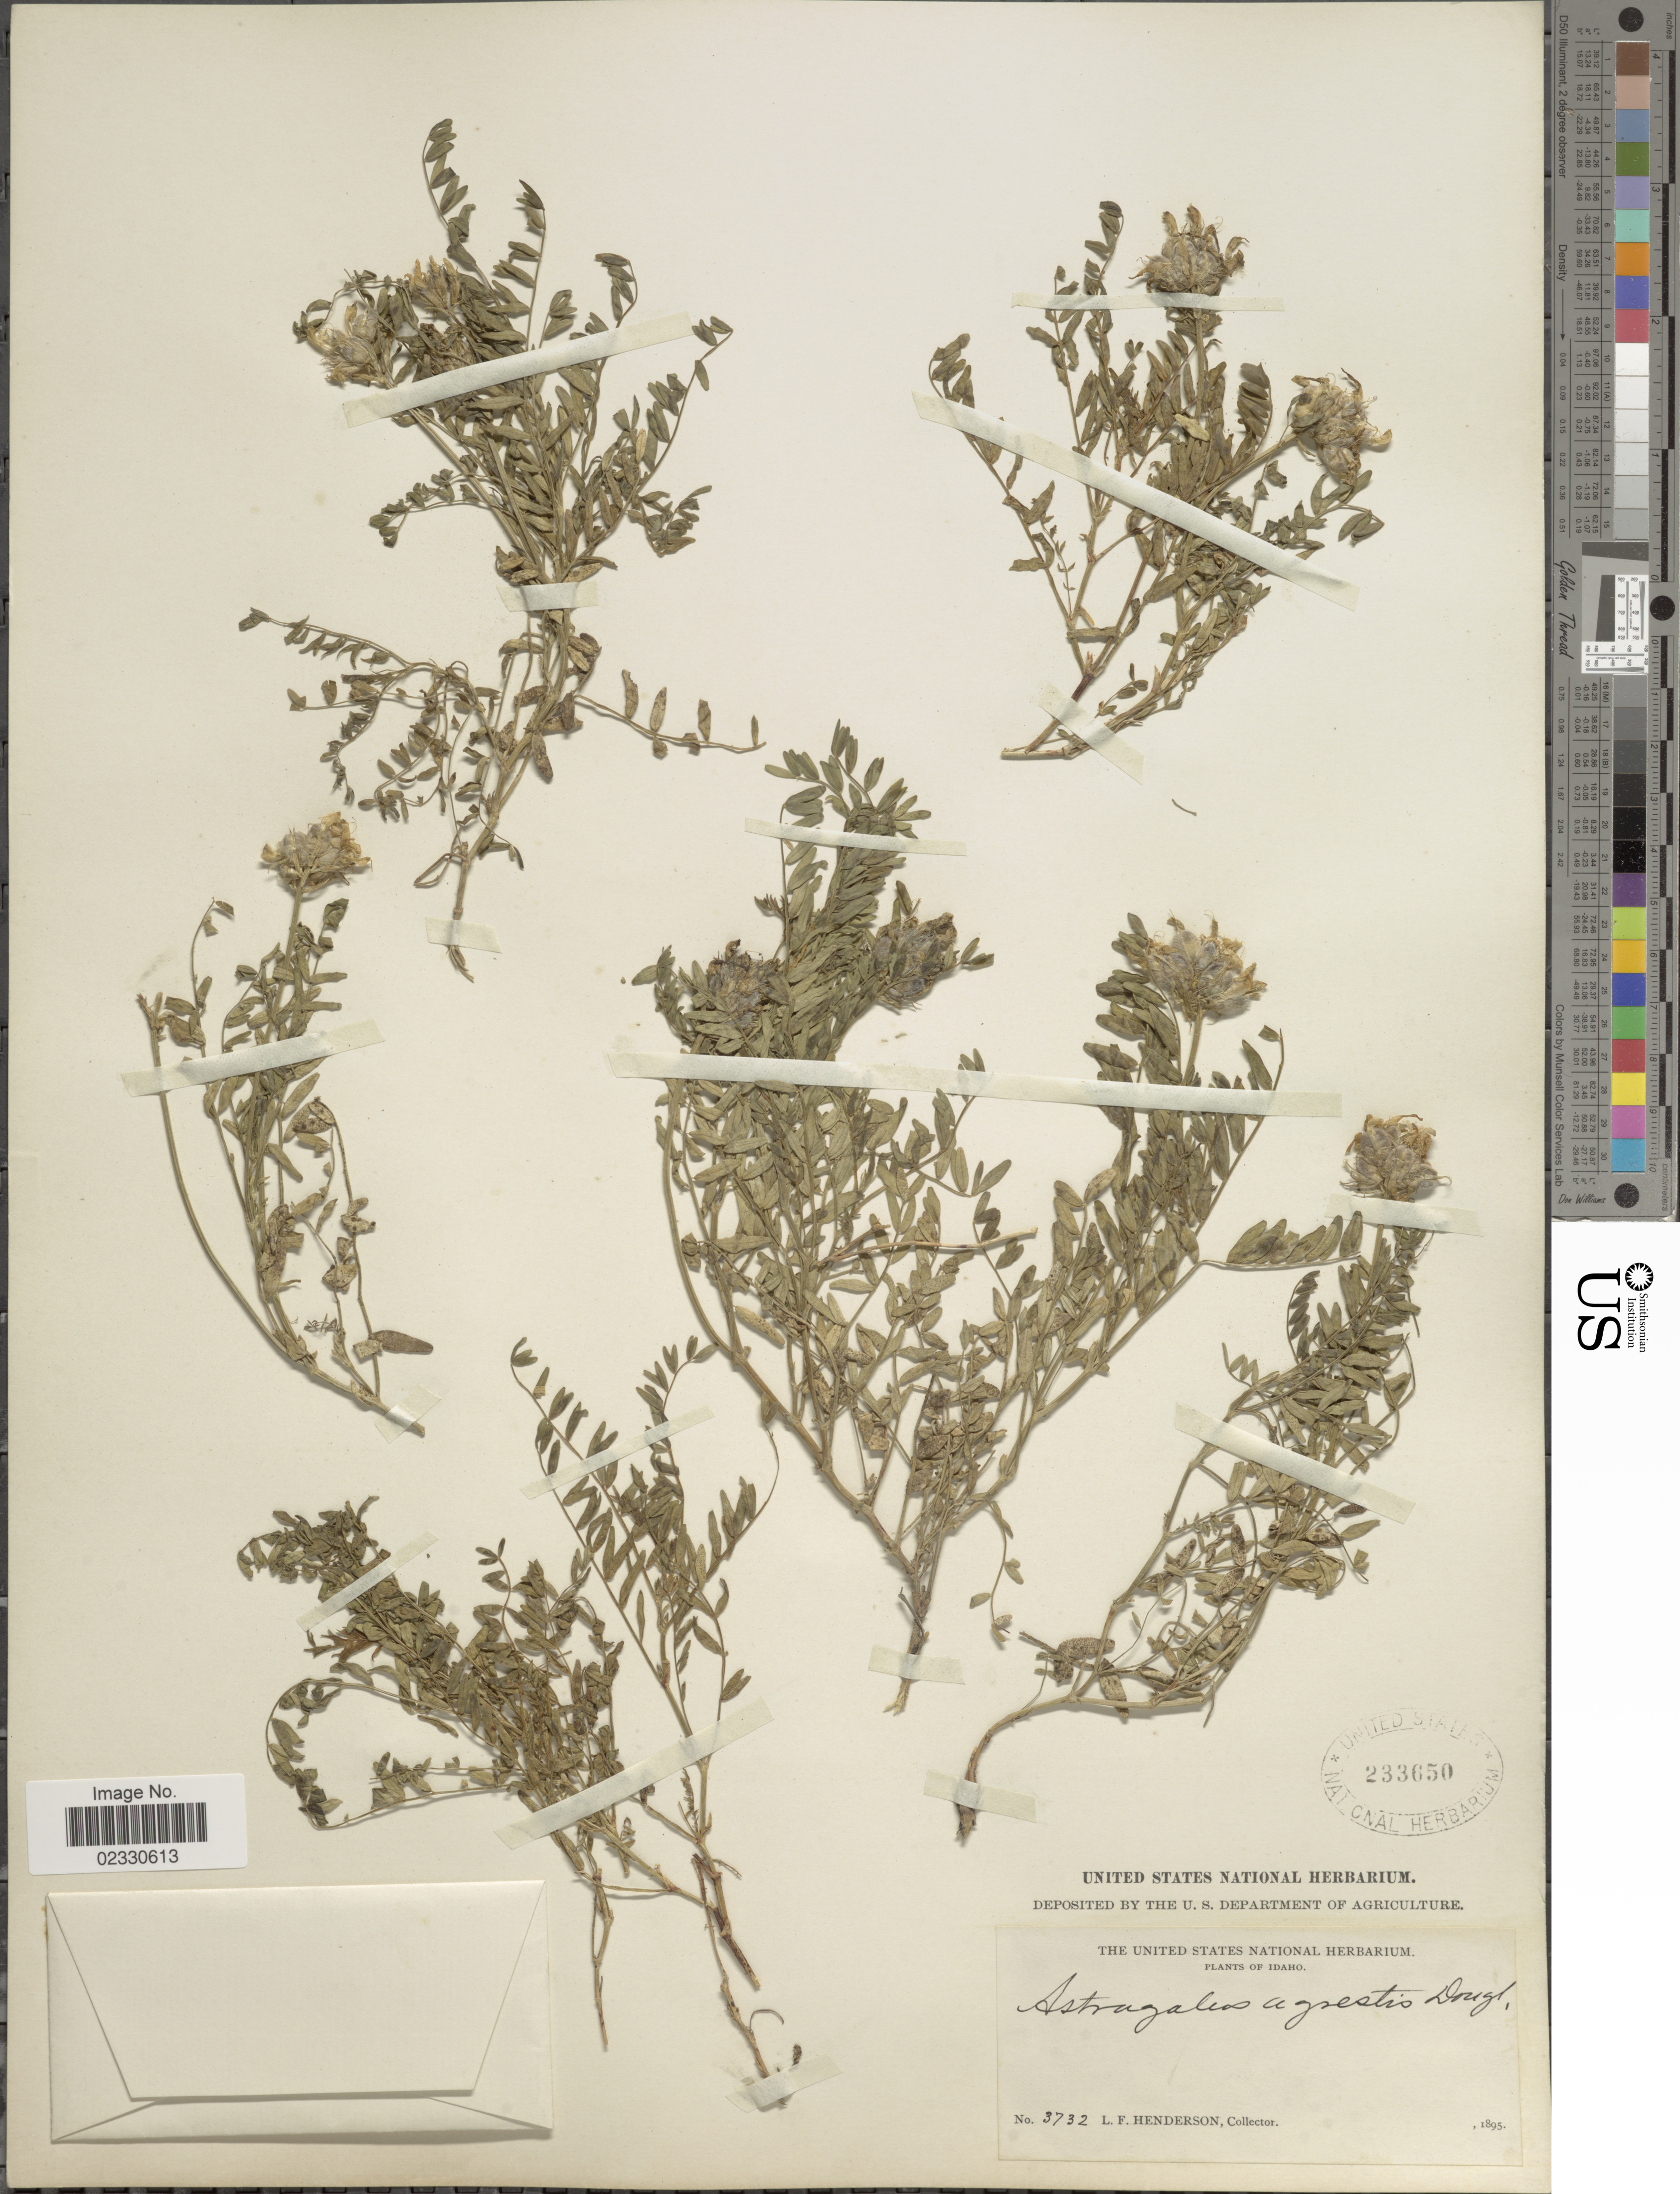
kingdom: Plantae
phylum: Tracheophyta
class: Magnoliopsida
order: Fabales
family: Fabaceae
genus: Astragalus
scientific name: Astragalus dasyglottis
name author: DC.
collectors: L. Henderson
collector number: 3732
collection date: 1895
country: United States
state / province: Idaho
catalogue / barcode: US 233650